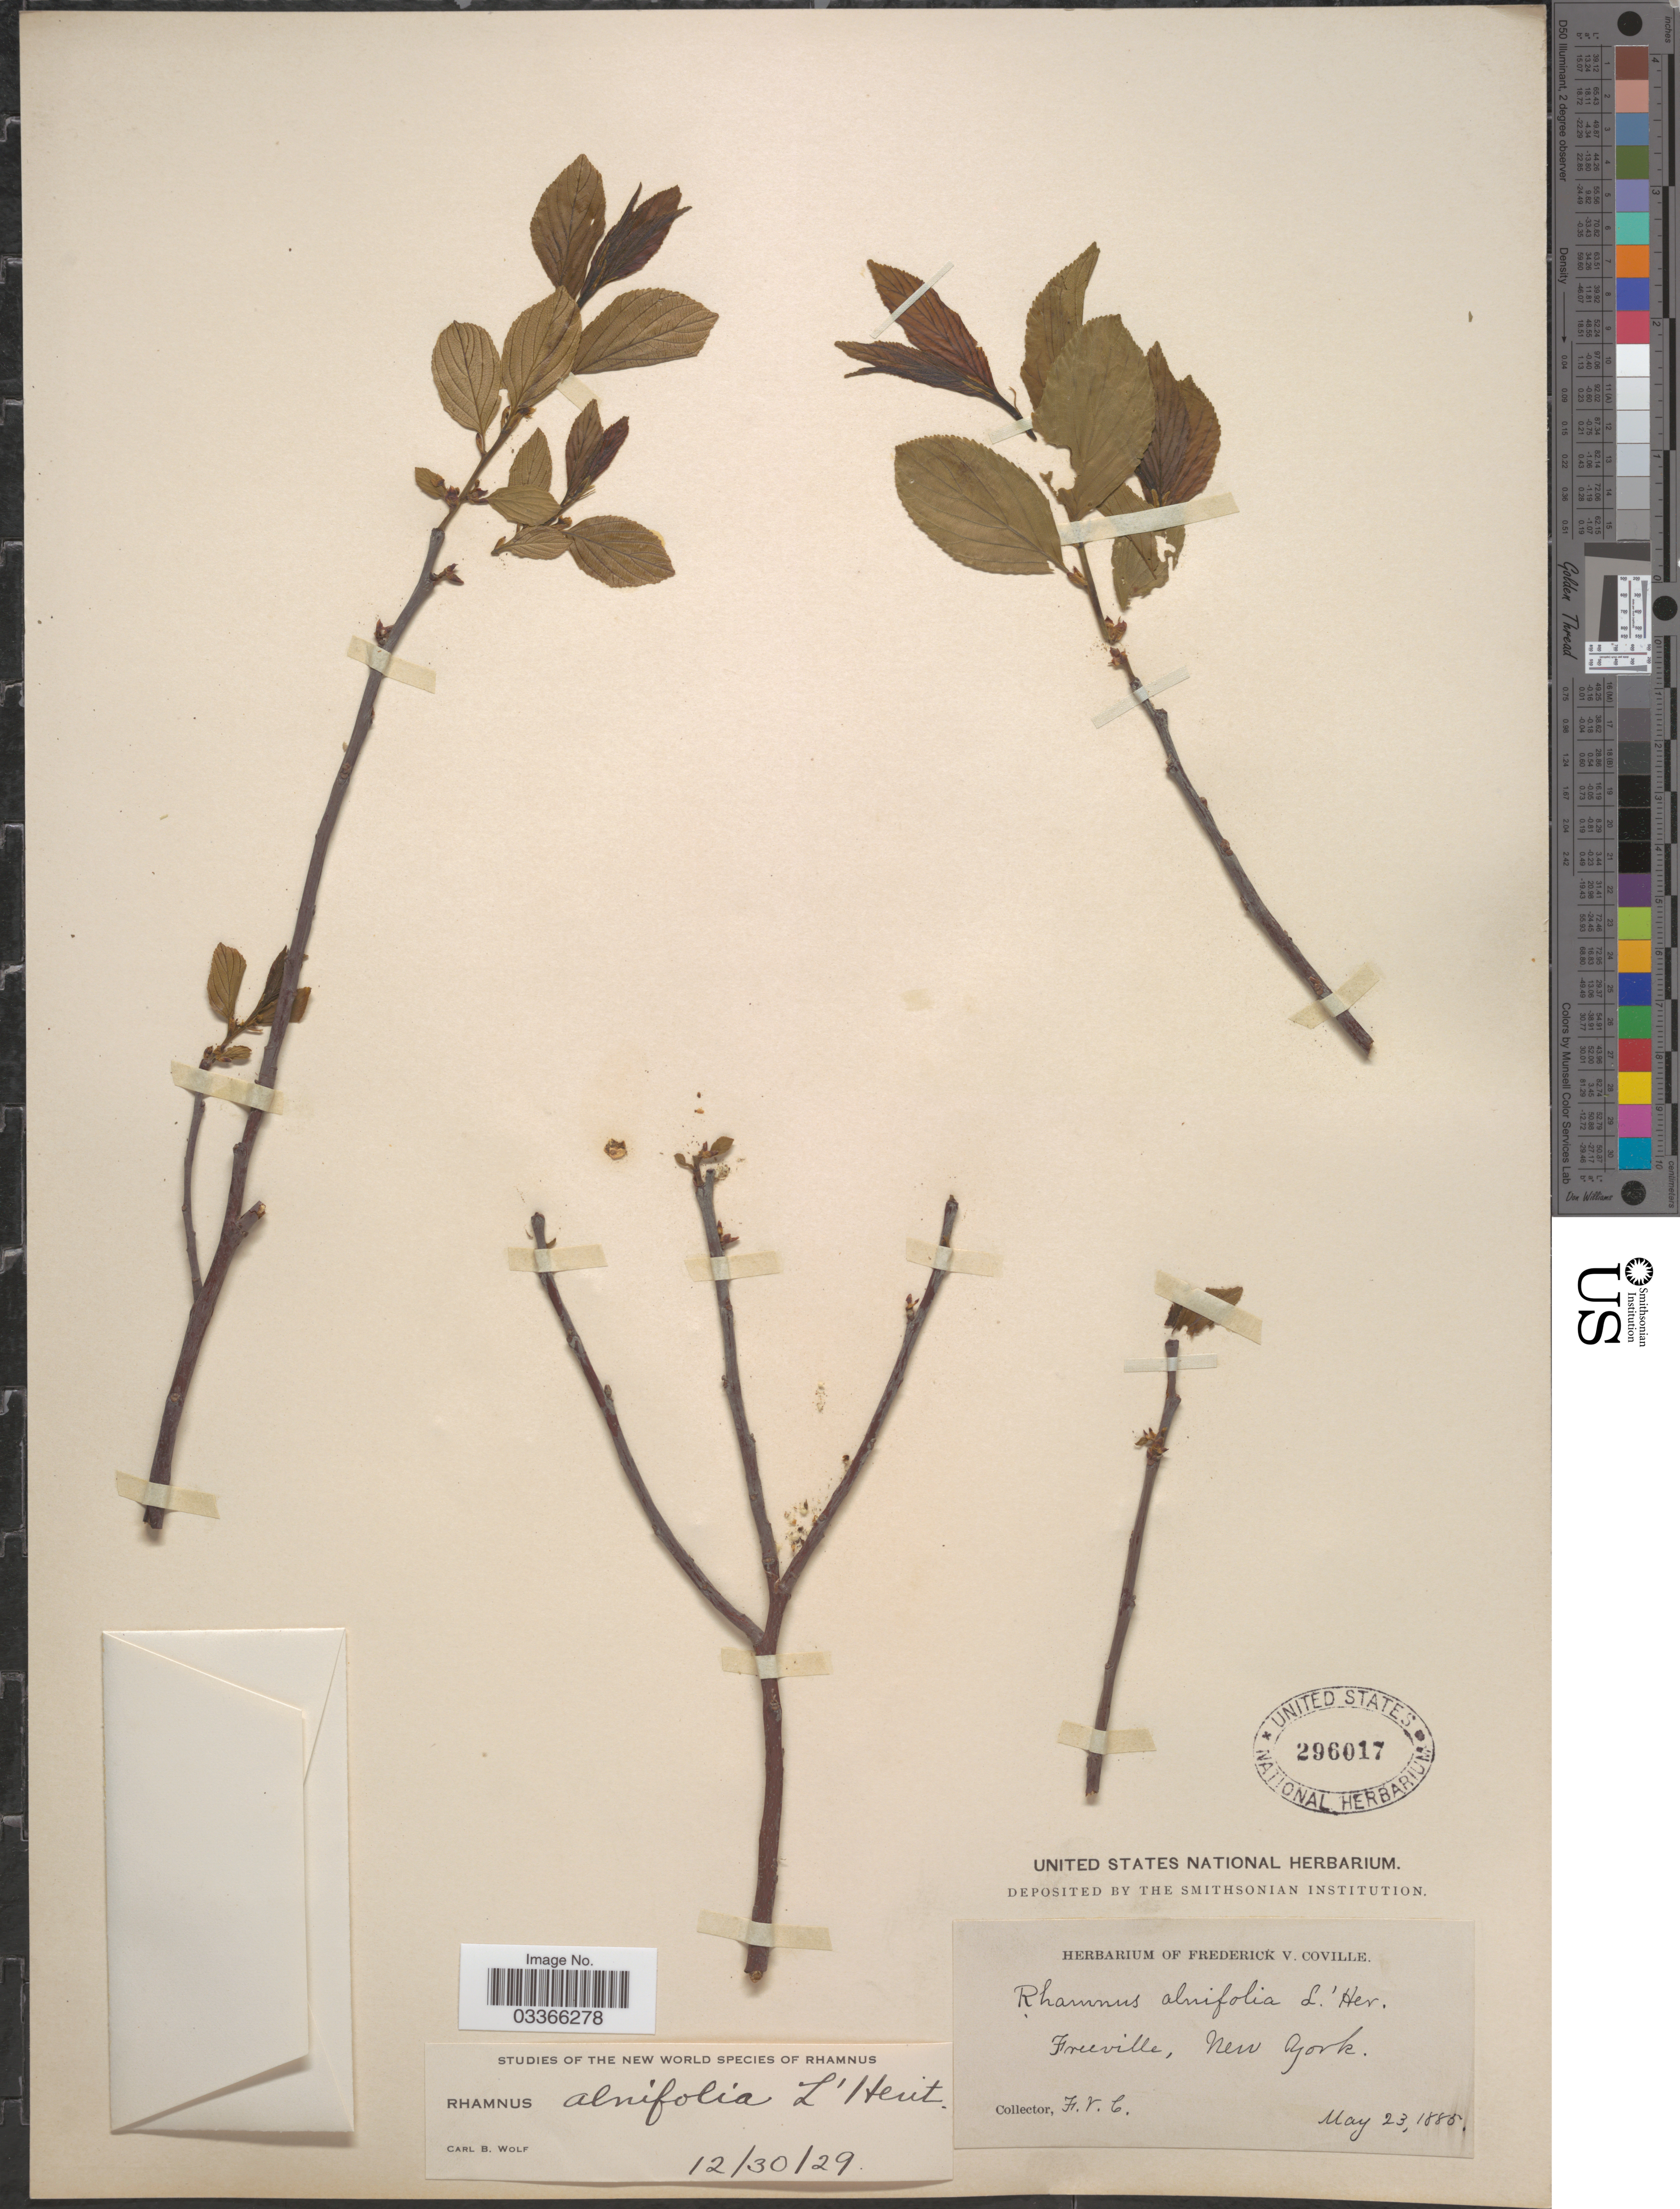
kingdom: Plantae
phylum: Tracheophyta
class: Magnoliopsida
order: Rosales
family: Rhamnaceae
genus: Rhamnus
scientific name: Rhamnus alnifolia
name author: L'Hér.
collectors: F. V. Coville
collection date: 1885-05-23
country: United States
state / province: New York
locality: Freeville.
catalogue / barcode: US 296017